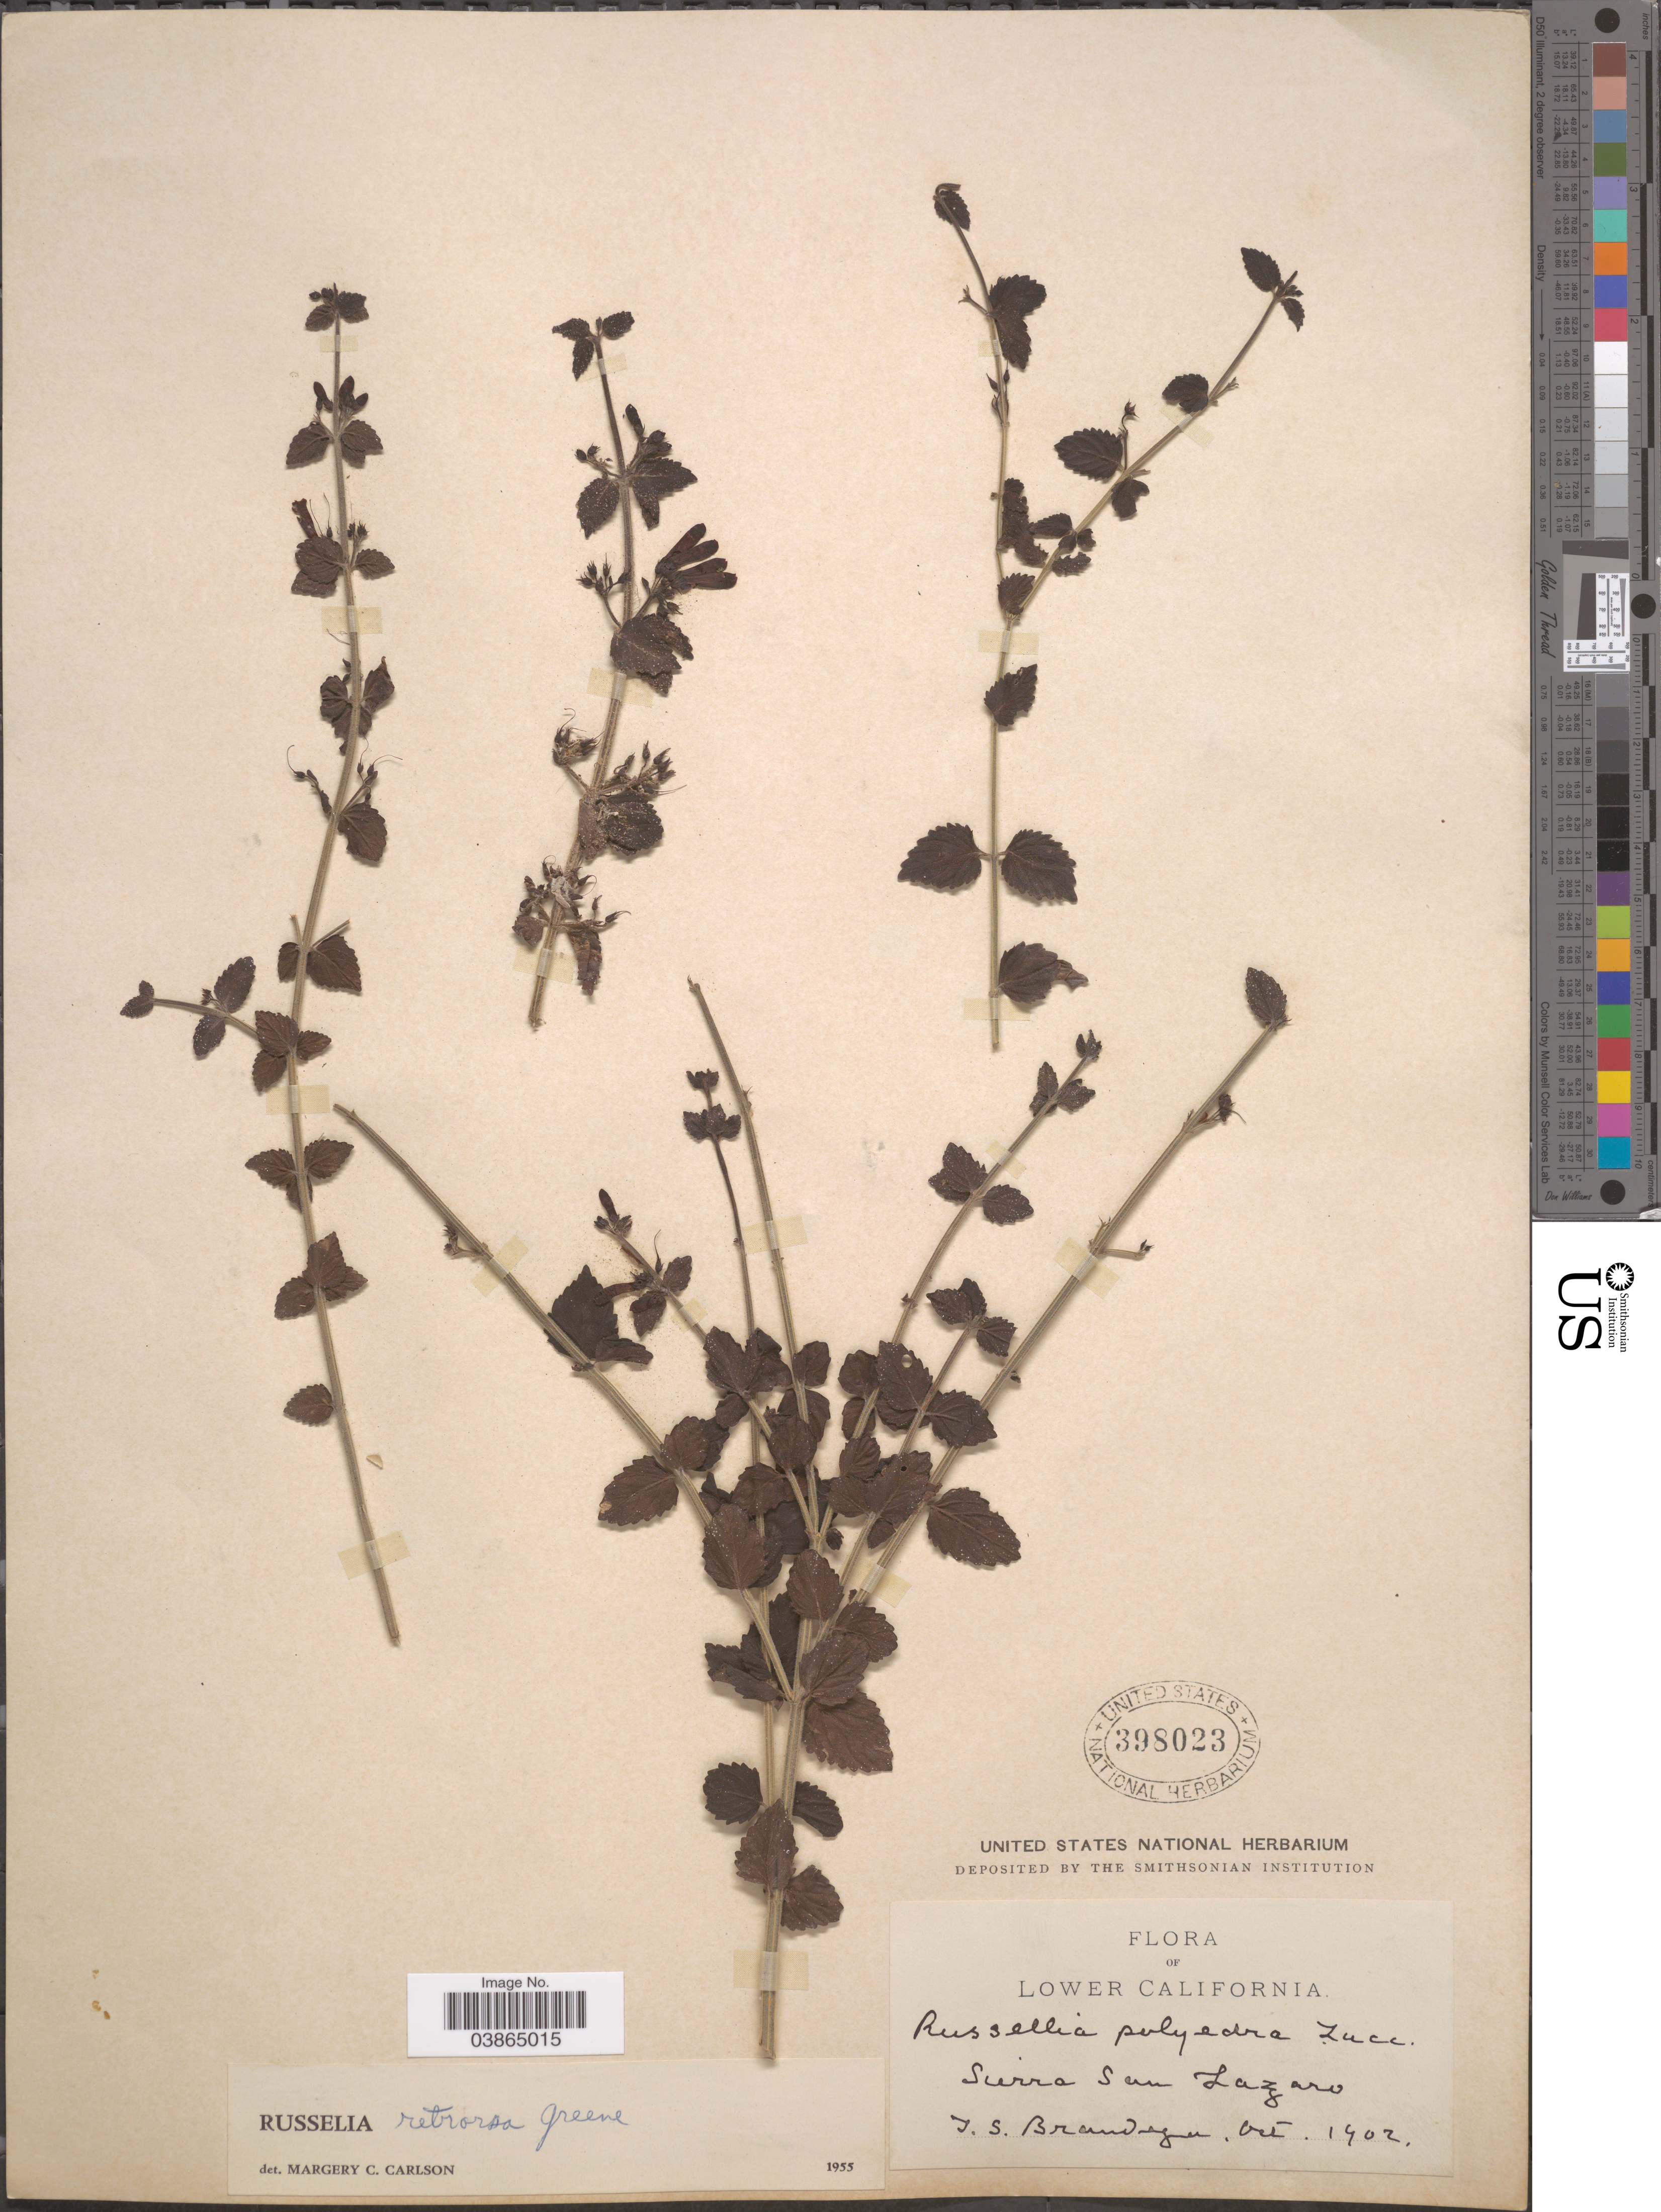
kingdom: Plantae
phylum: Tracheophyta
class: Magnoliopsida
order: Lamiales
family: Plantaginaceae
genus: Russelia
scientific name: Russelia retrorsa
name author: Greene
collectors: T. S. Brandegee (herbarium)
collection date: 1902-10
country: Mexico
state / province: Baja California Sur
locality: Lower California. Sierra San Lazaro.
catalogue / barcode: US 398023